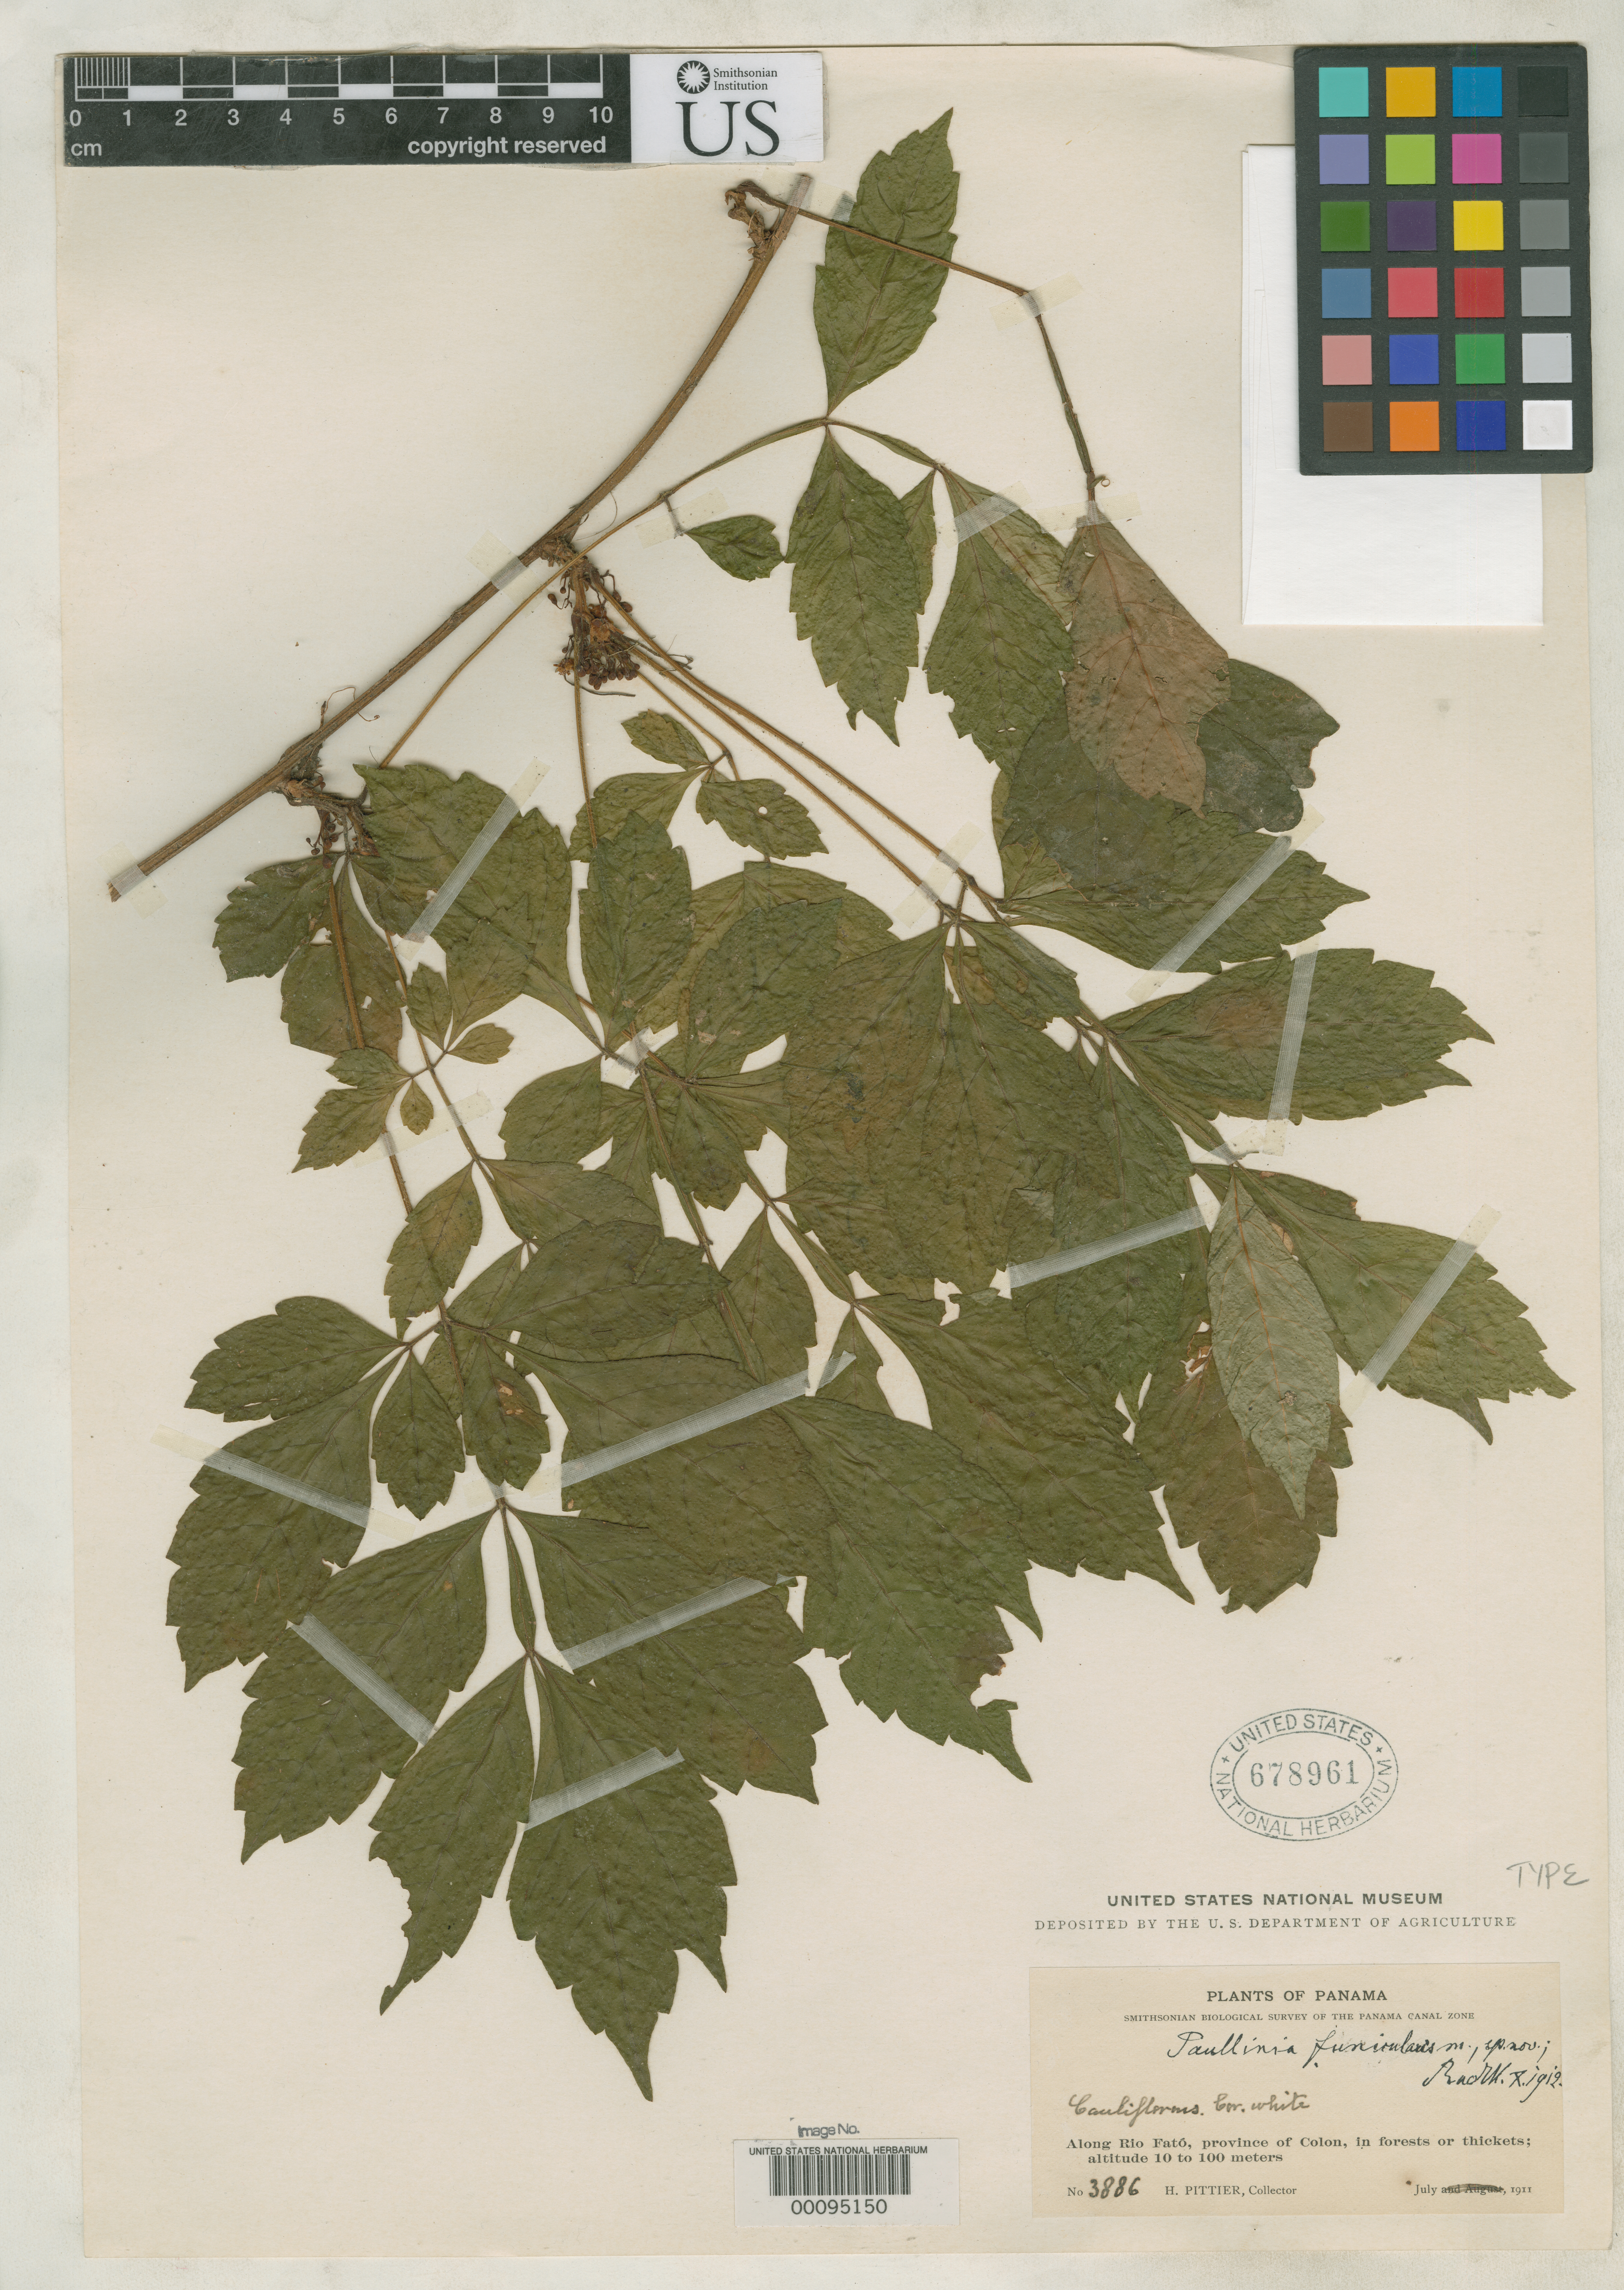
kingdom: Plantae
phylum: Tracheophyta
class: Magnoliopsida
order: Sapindales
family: Sapindaceae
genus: Paullinia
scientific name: Paullinia funicularis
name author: Radlk.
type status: Holotype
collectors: H. F. Pittier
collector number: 3886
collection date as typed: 09 Jul 1911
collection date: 1911-07-09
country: Panama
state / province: Colón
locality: Along Rio Fato.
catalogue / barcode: US 678961